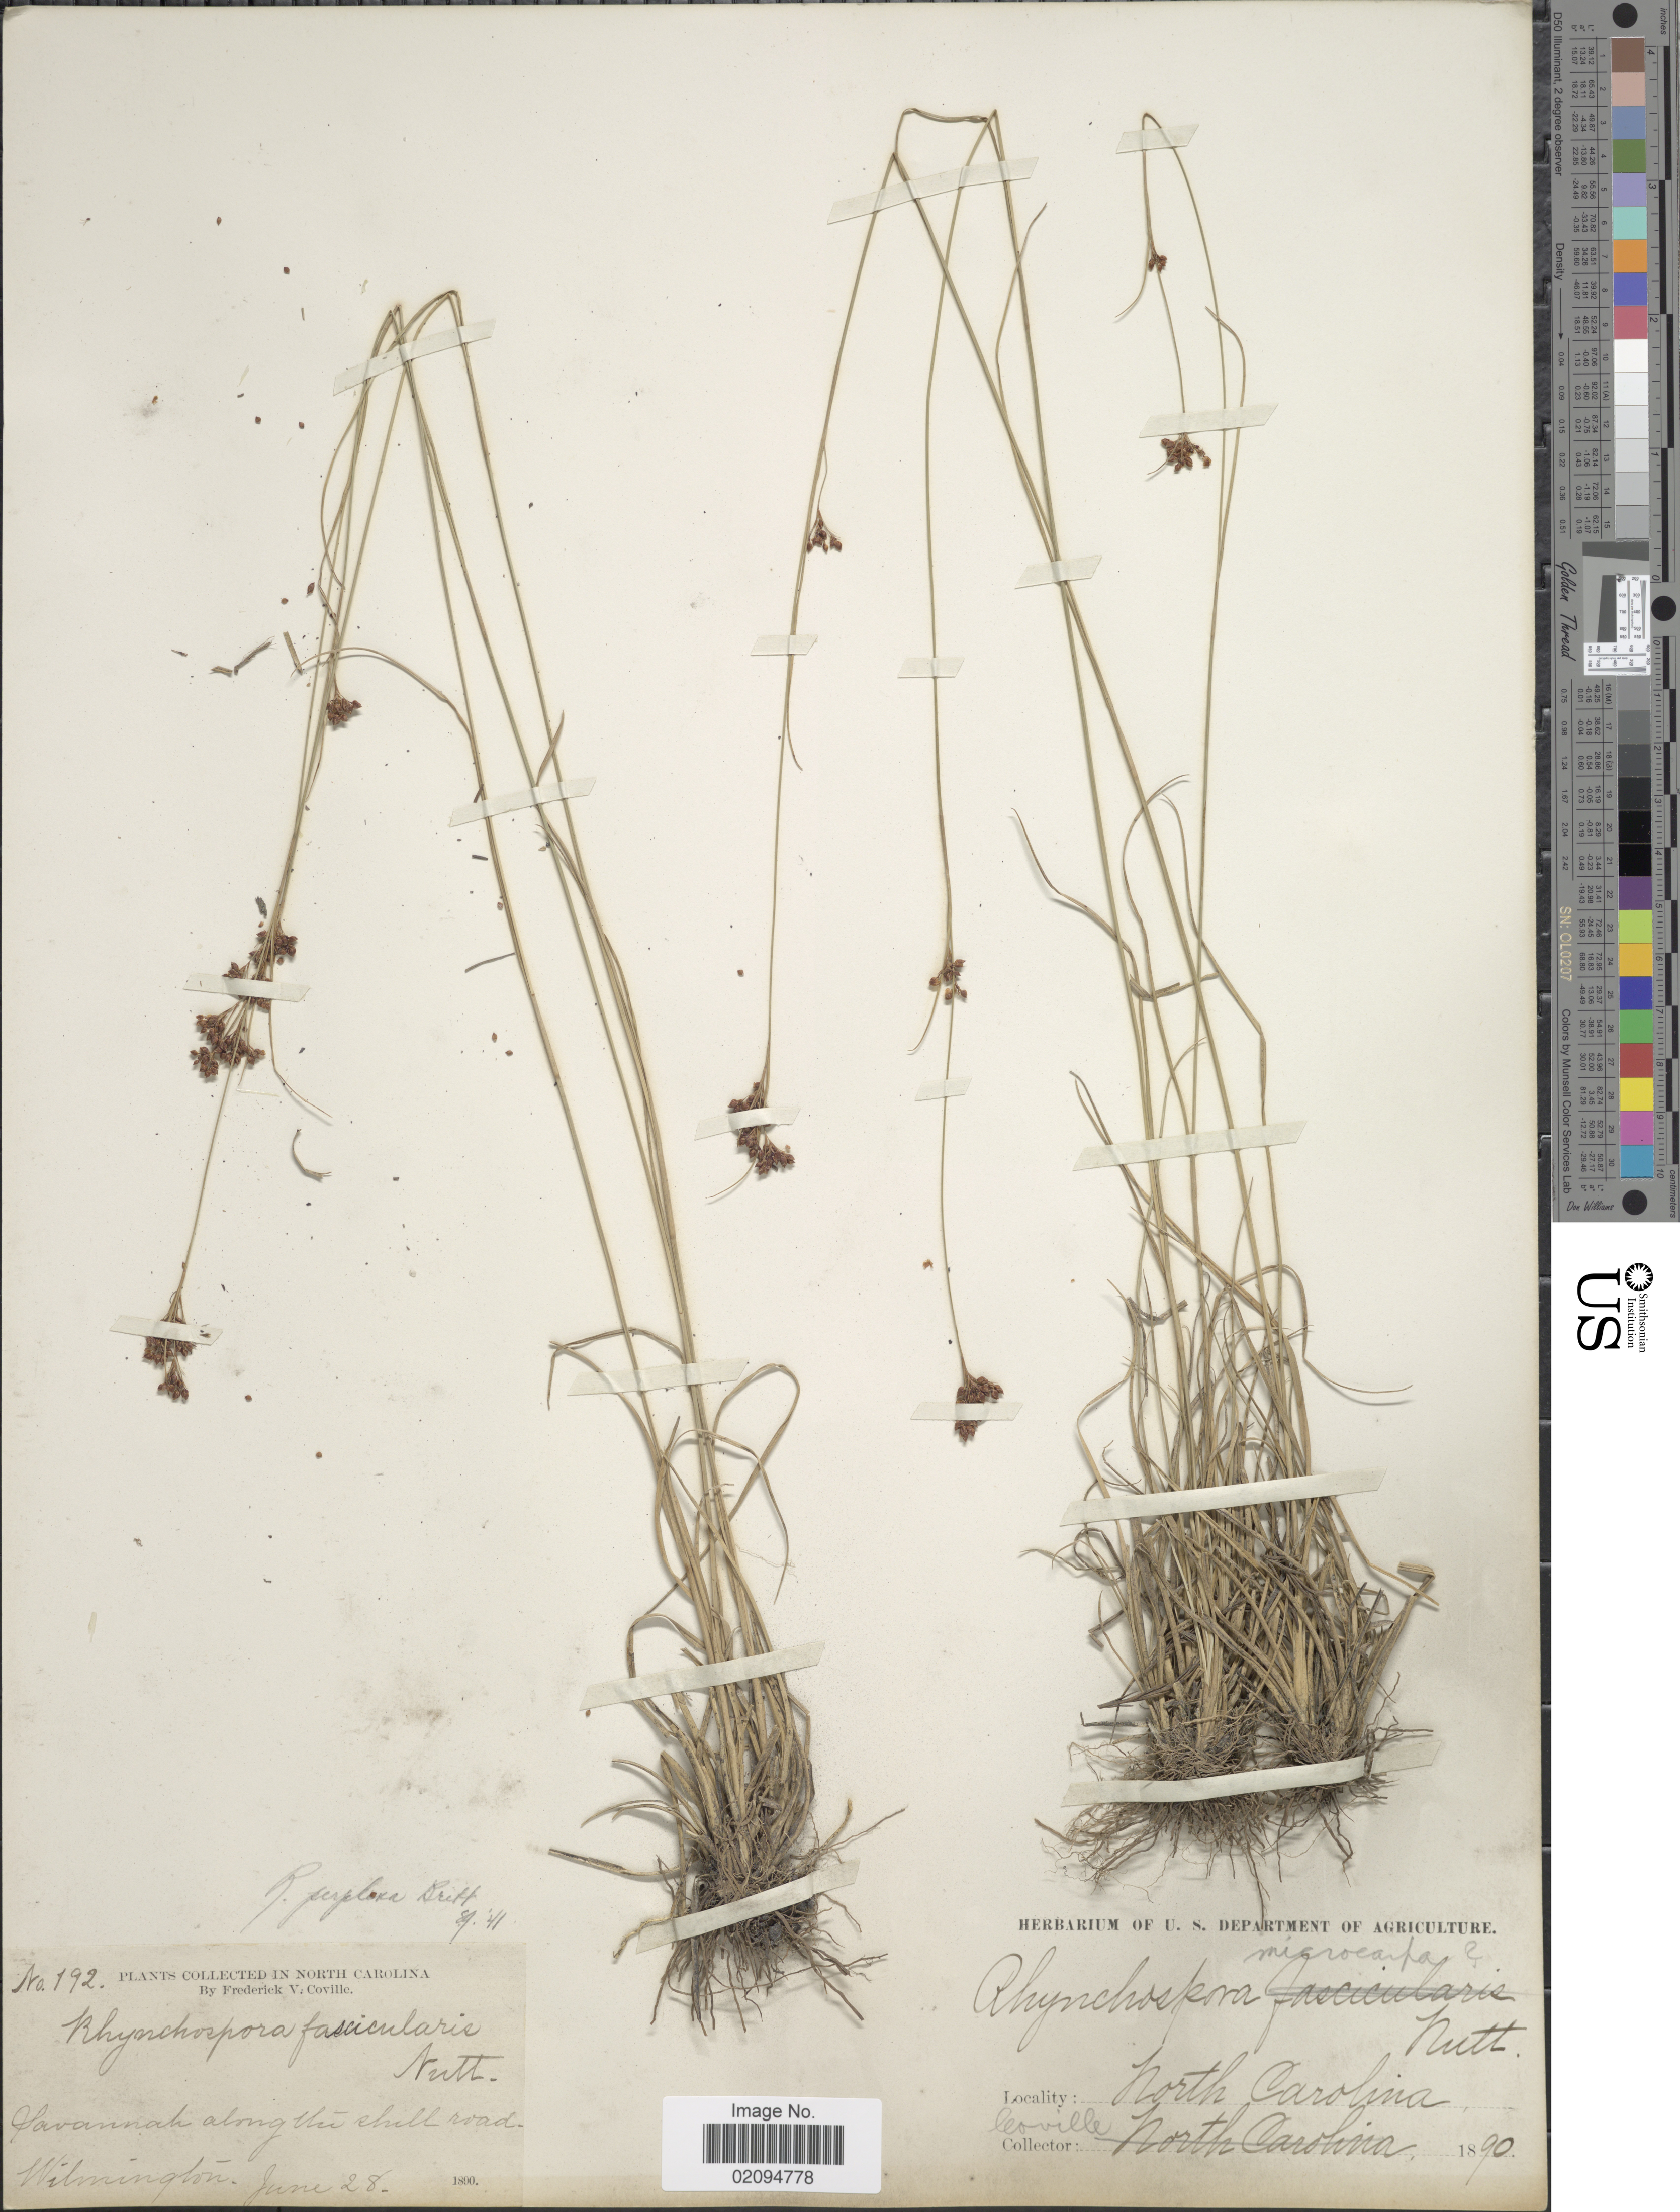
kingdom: Plantae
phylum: Tracheophyta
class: Liliopsida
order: Poales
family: Cyperaceae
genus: Rhynchospora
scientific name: Rhynchospora perplexa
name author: Britton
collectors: F. V. Coville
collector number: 192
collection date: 1890-06-28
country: United States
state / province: North Carolina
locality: Along the Shell Road. Wilmington